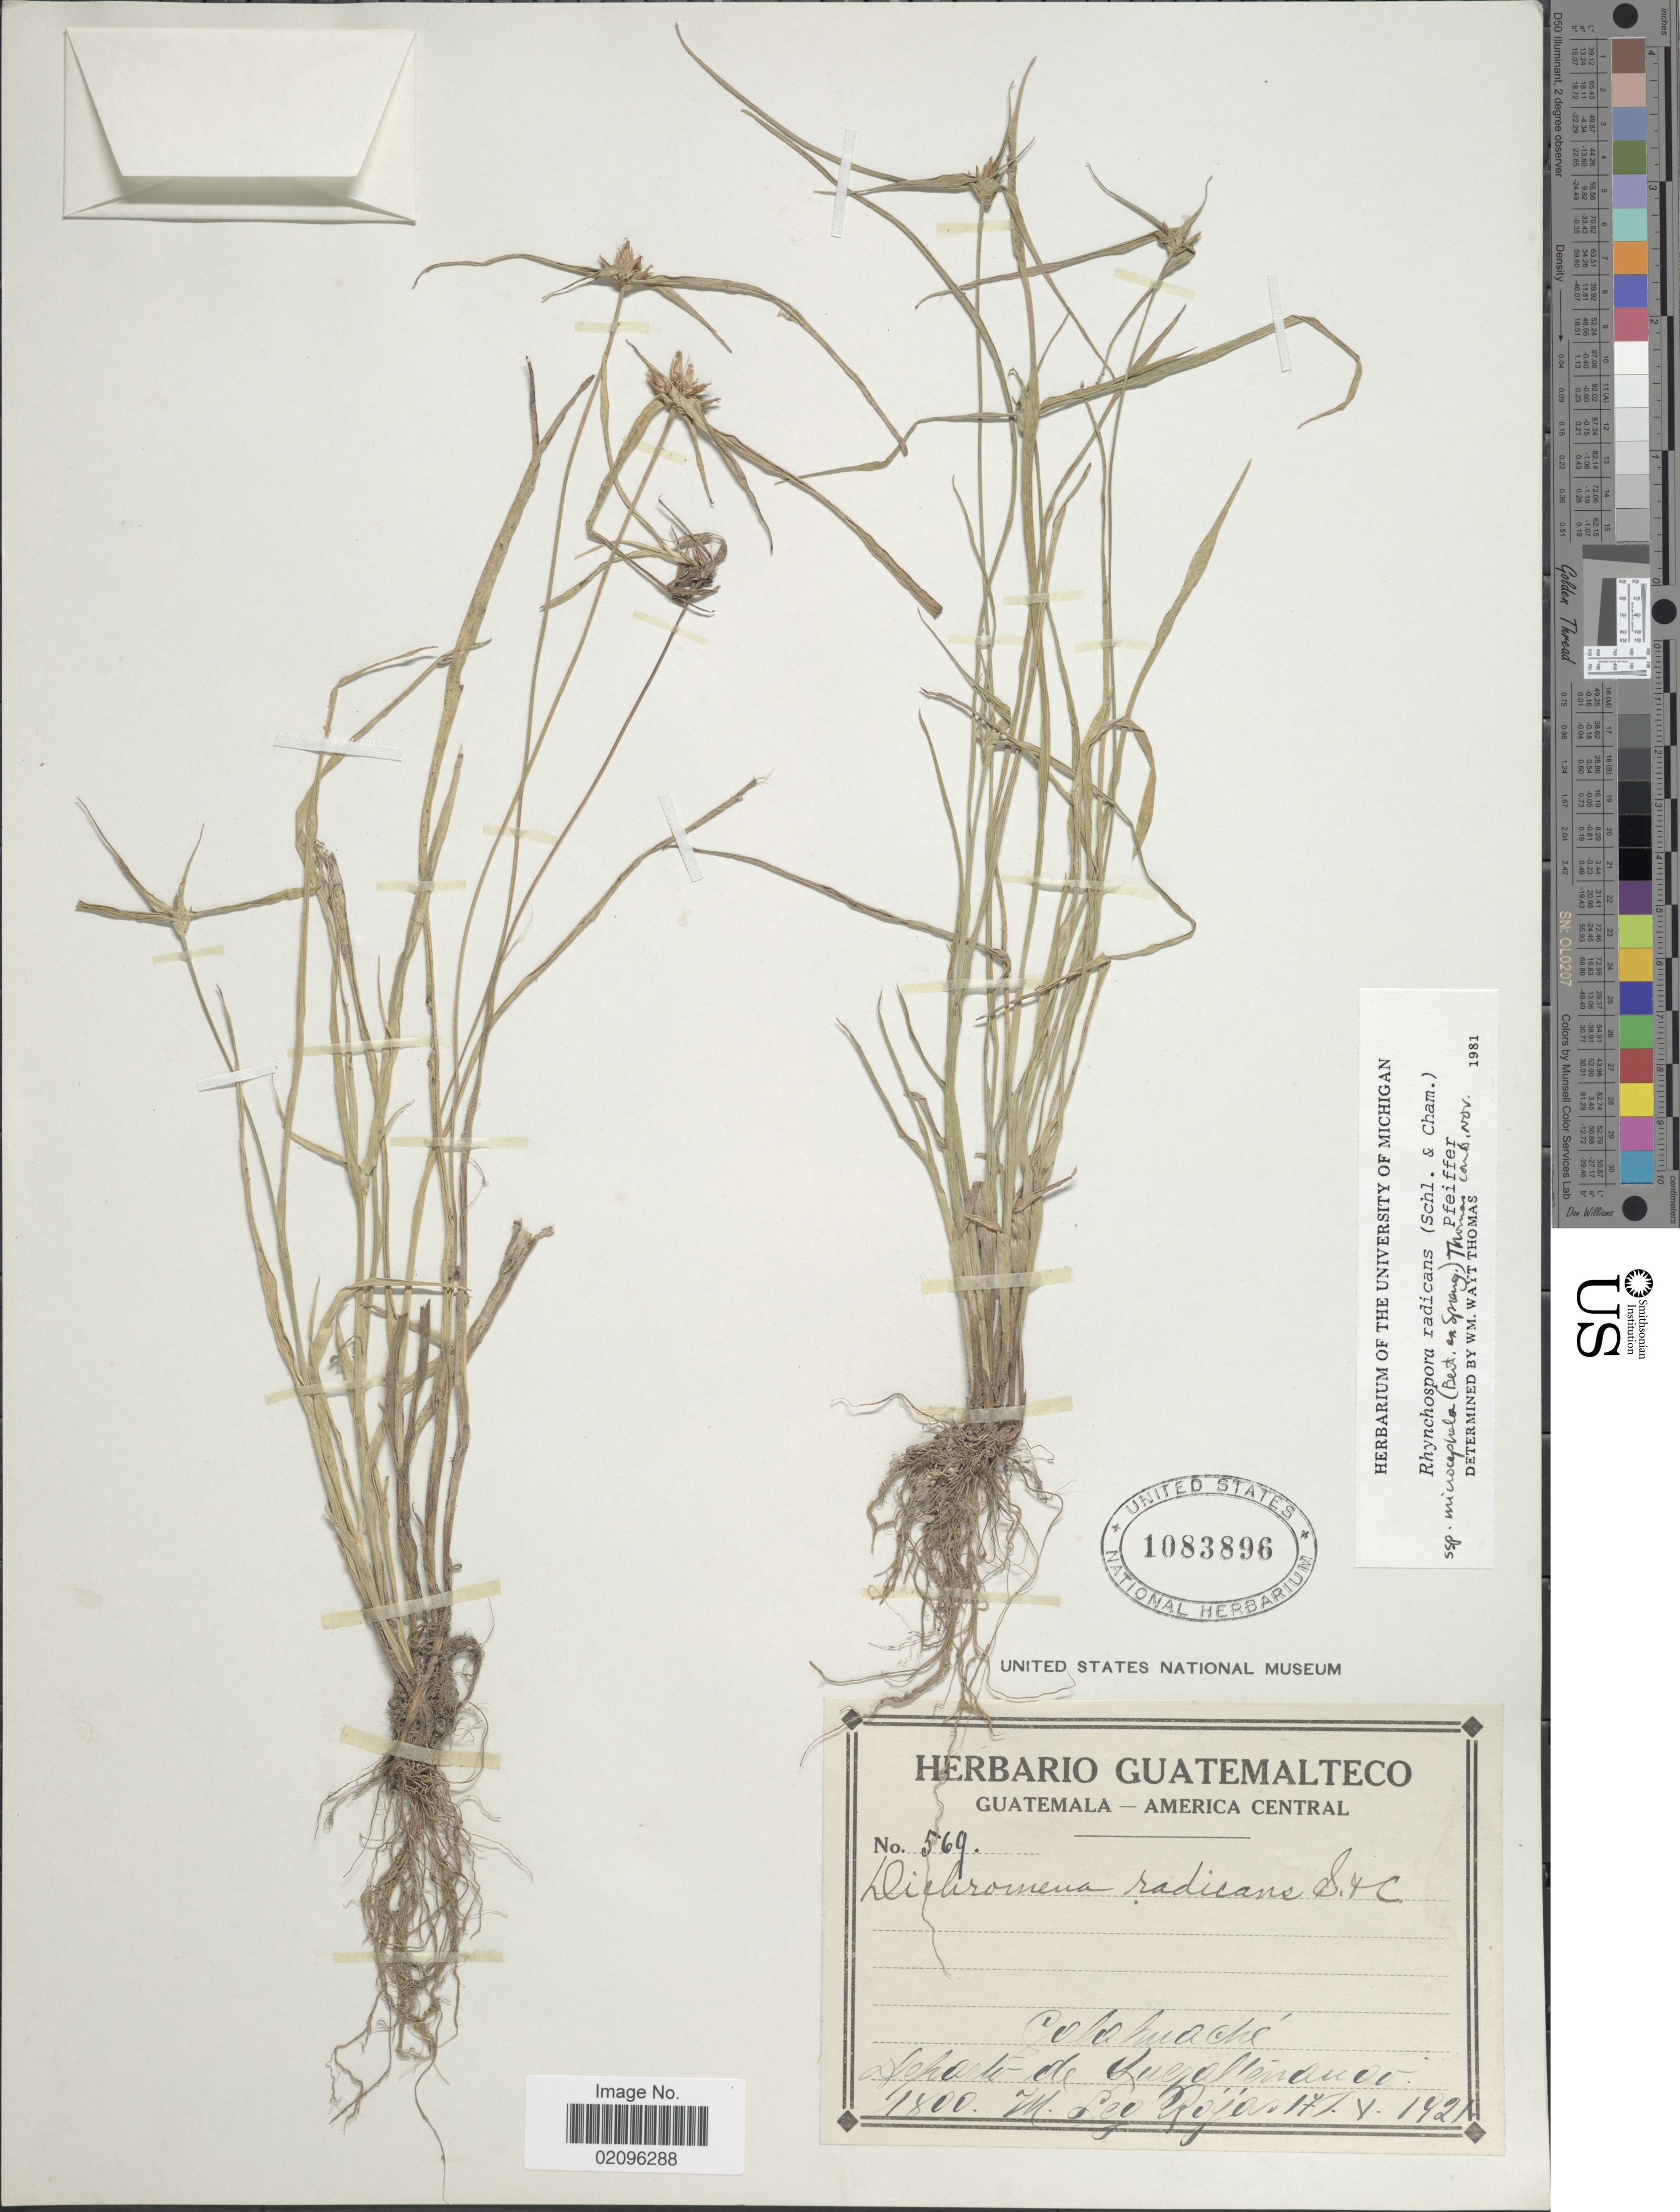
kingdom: Plantae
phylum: Tracheophyta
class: Liliopsida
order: Poales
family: Cyperaceae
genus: Rhynchospora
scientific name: Rhynchospora radicans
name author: (Schltdl. & Cham.) H. Pfeiff.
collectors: Rojas, --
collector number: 569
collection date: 1921-05-17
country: Guatemala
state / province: Quetzaltenango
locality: Calahuache, Depart de Quezaltenango.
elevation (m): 1800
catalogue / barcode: US 1083896